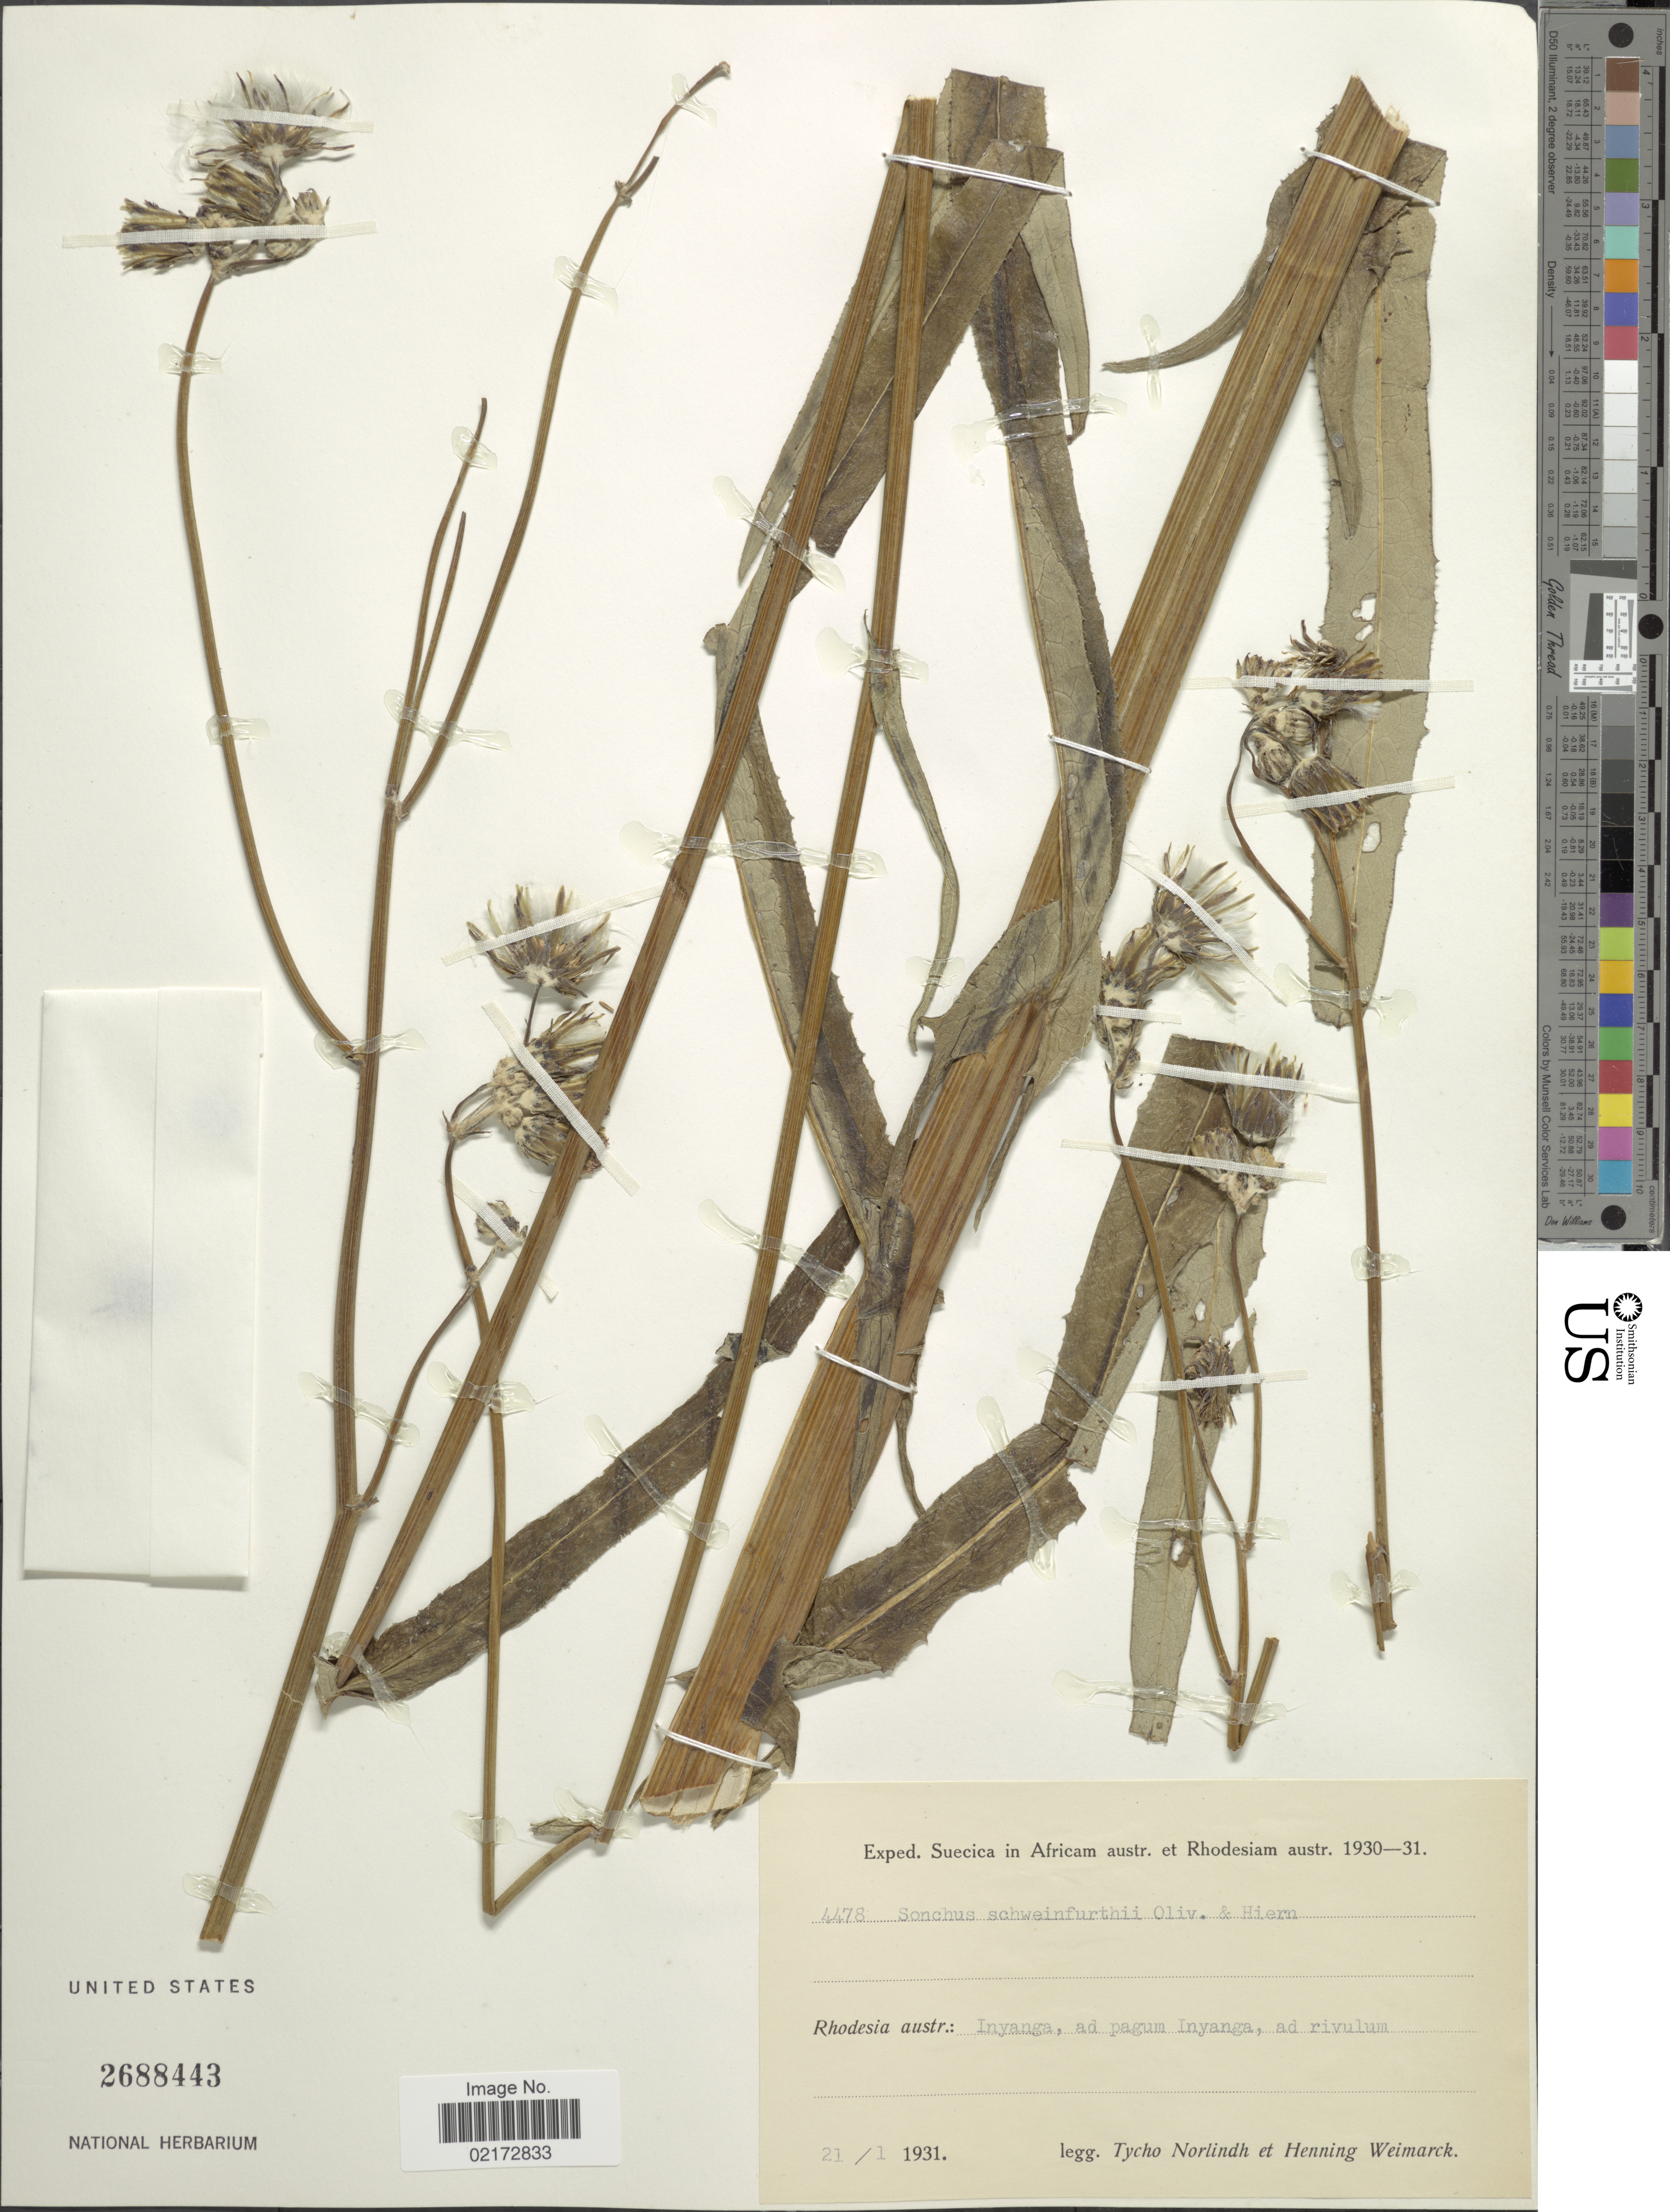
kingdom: Plantae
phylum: Tracheophyta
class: Magnoliopsida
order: Asterales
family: Asteraceae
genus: Sonchus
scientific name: Sonchus schweinfurthii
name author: Oliv. & Hiern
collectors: N. T. Norlindh & H. Weimarck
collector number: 4478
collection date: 1931-01-21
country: Zimbabwe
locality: Rhodesia austr., Inyanga, ad pagum Inyanga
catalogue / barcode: US 2688443